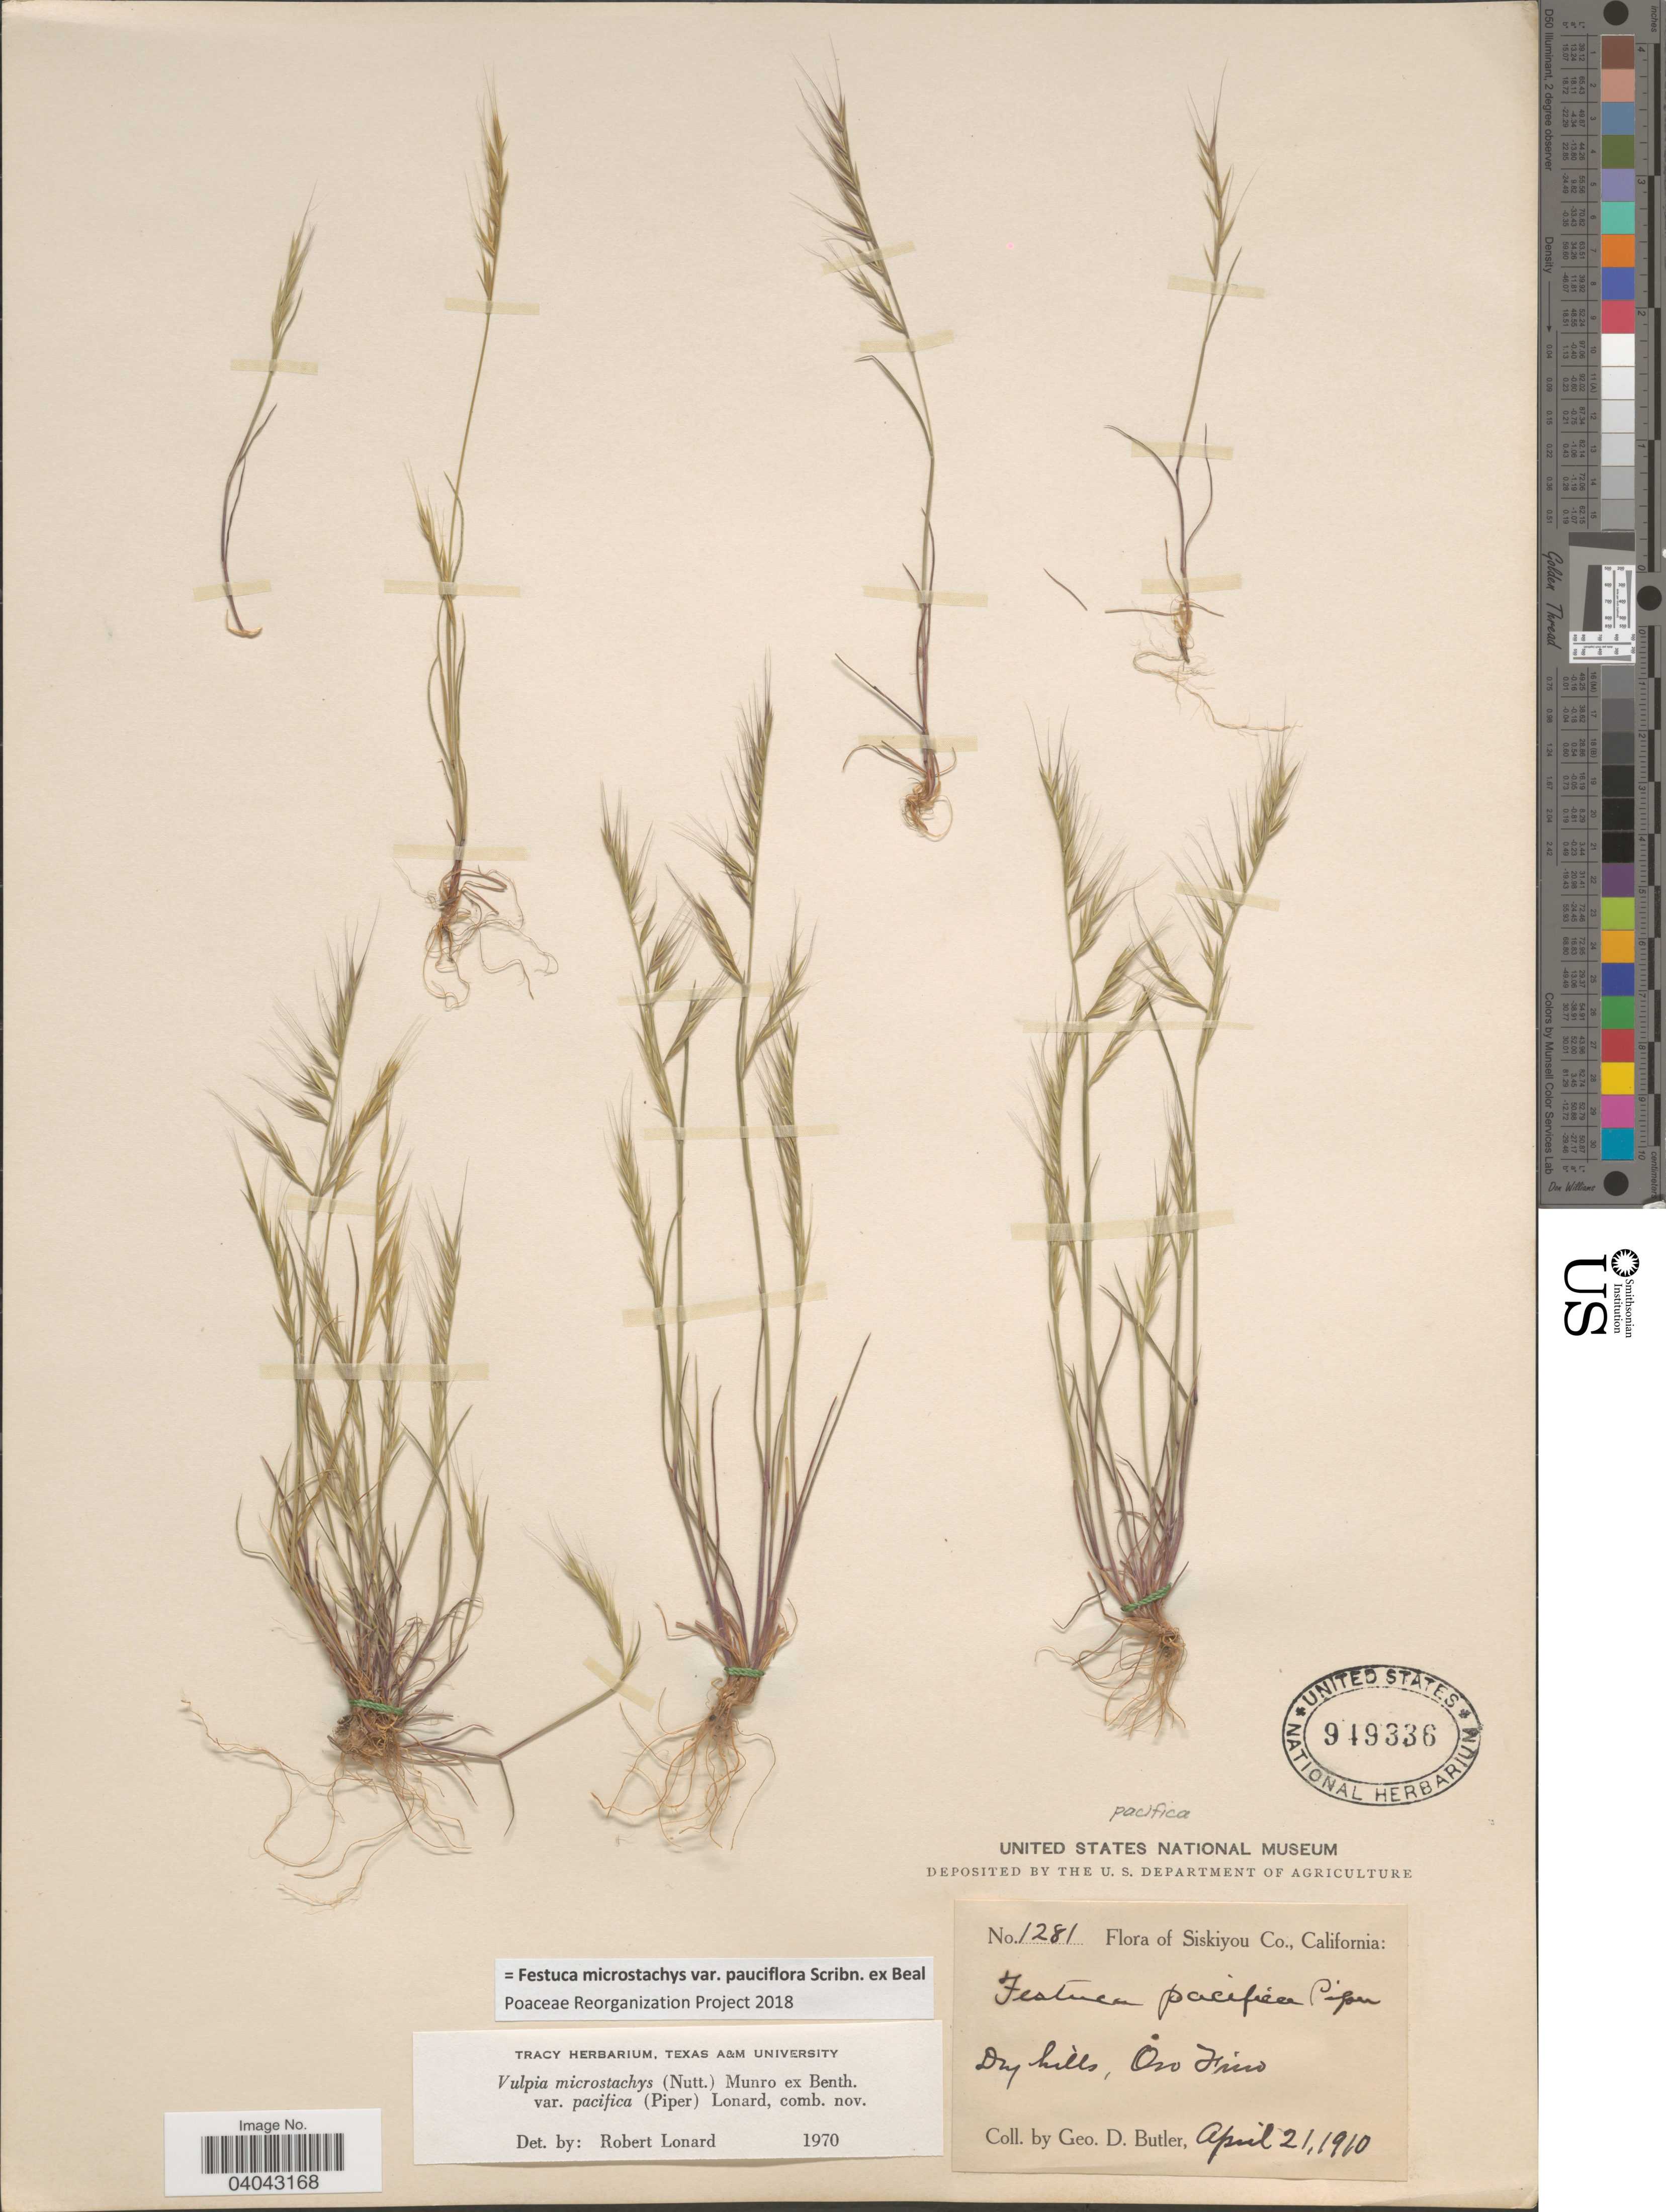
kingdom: Plantae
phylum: Tracheophyta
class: Liliopsida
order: Poales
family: Poaceae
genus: Festuca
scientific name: Festuca microstachys var. pauciflora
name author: Scribn. ex W.J. Beal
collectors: G. D. Butler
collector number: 1281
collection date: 1910-04-21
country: United States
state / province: California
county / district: Siskiyou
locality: Siskiyou Co. Dry hills, Oro Fino.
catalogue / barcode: US 949336